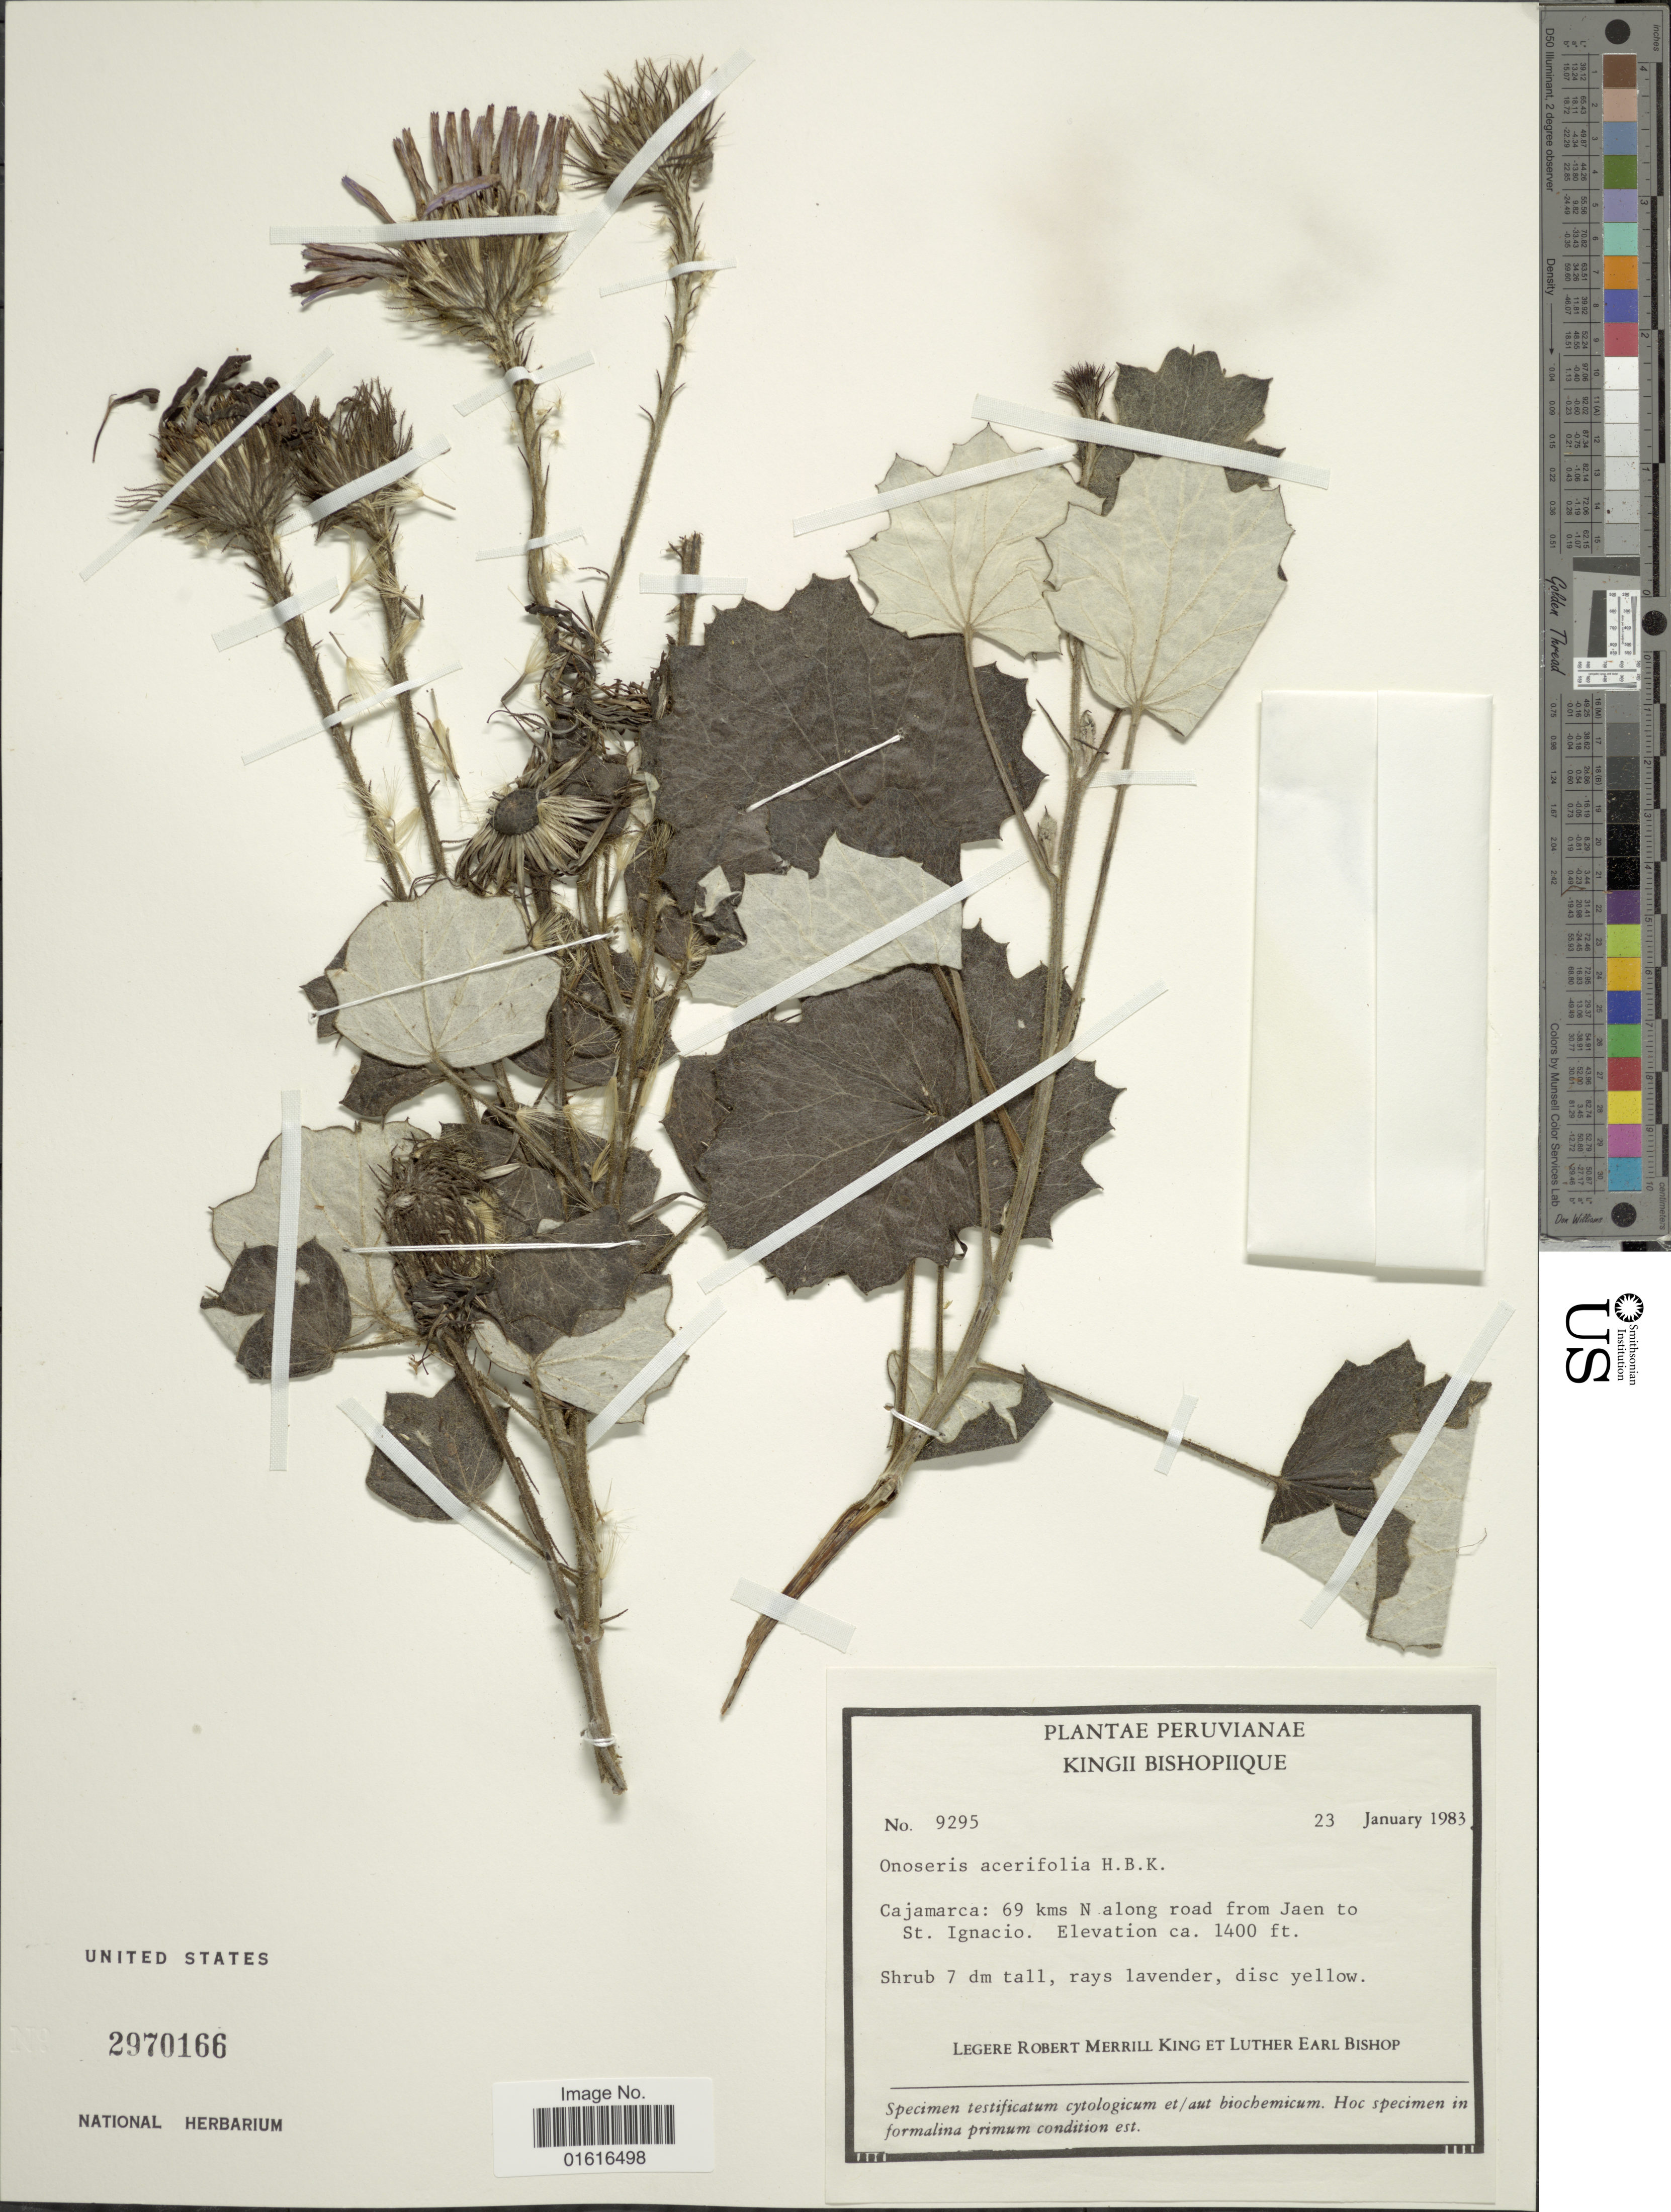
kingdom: Plantae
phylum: Tracheophyta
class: Magnoliopsida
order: Asterales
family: Asteraceae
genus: Onoseris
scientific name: Onoseris acerifolia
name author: Kunth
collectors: R. M. King & L. E. Bishop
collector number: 9295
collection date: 1983-01-23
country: Peru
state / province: Cajamarca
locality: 69 kms N along road from Jaen to St. Ignacio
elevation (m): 427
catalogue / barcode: US 2970166